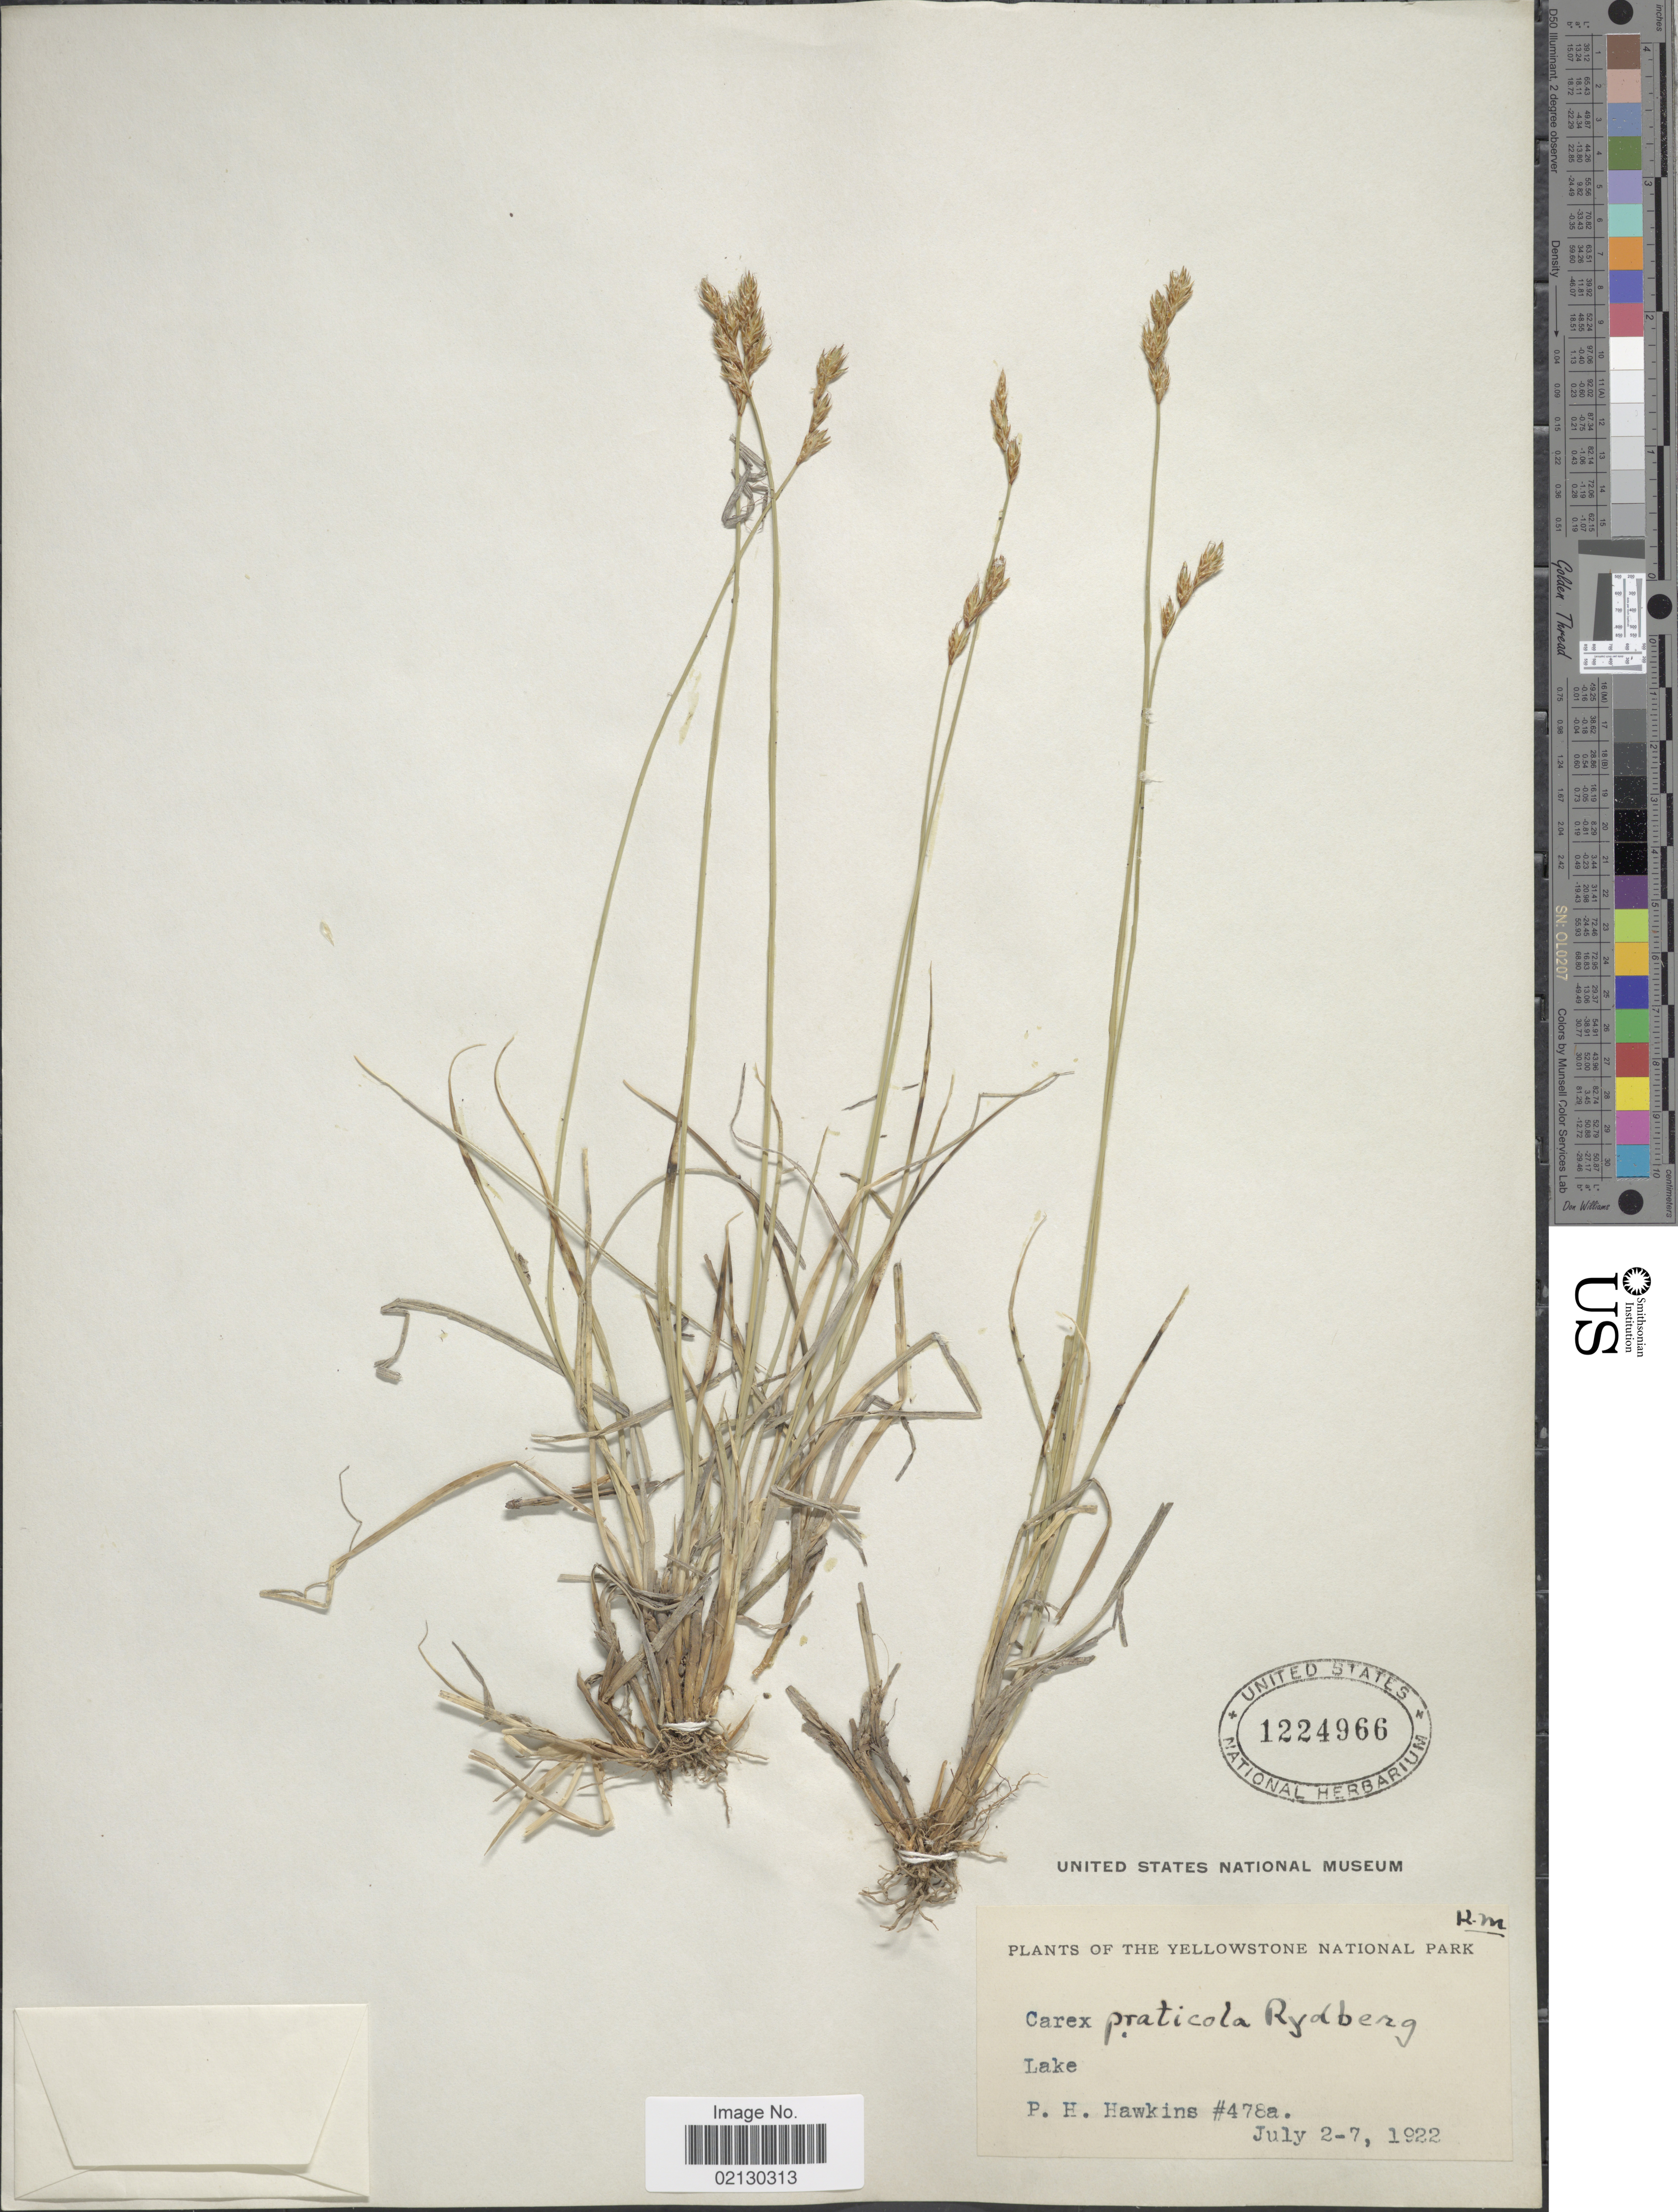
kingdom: Plantae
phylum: Tracheophyta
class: Liliopsida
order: Poales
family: Cyperaceae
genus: Carex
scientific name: Carex praticola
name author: Rydb.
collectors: P. Hawkins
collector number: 478a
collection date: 1922-07-02/1922-07-07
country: United States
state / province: Wyoming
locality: Yellowstone National Park, Lake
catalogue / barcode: US 1224966